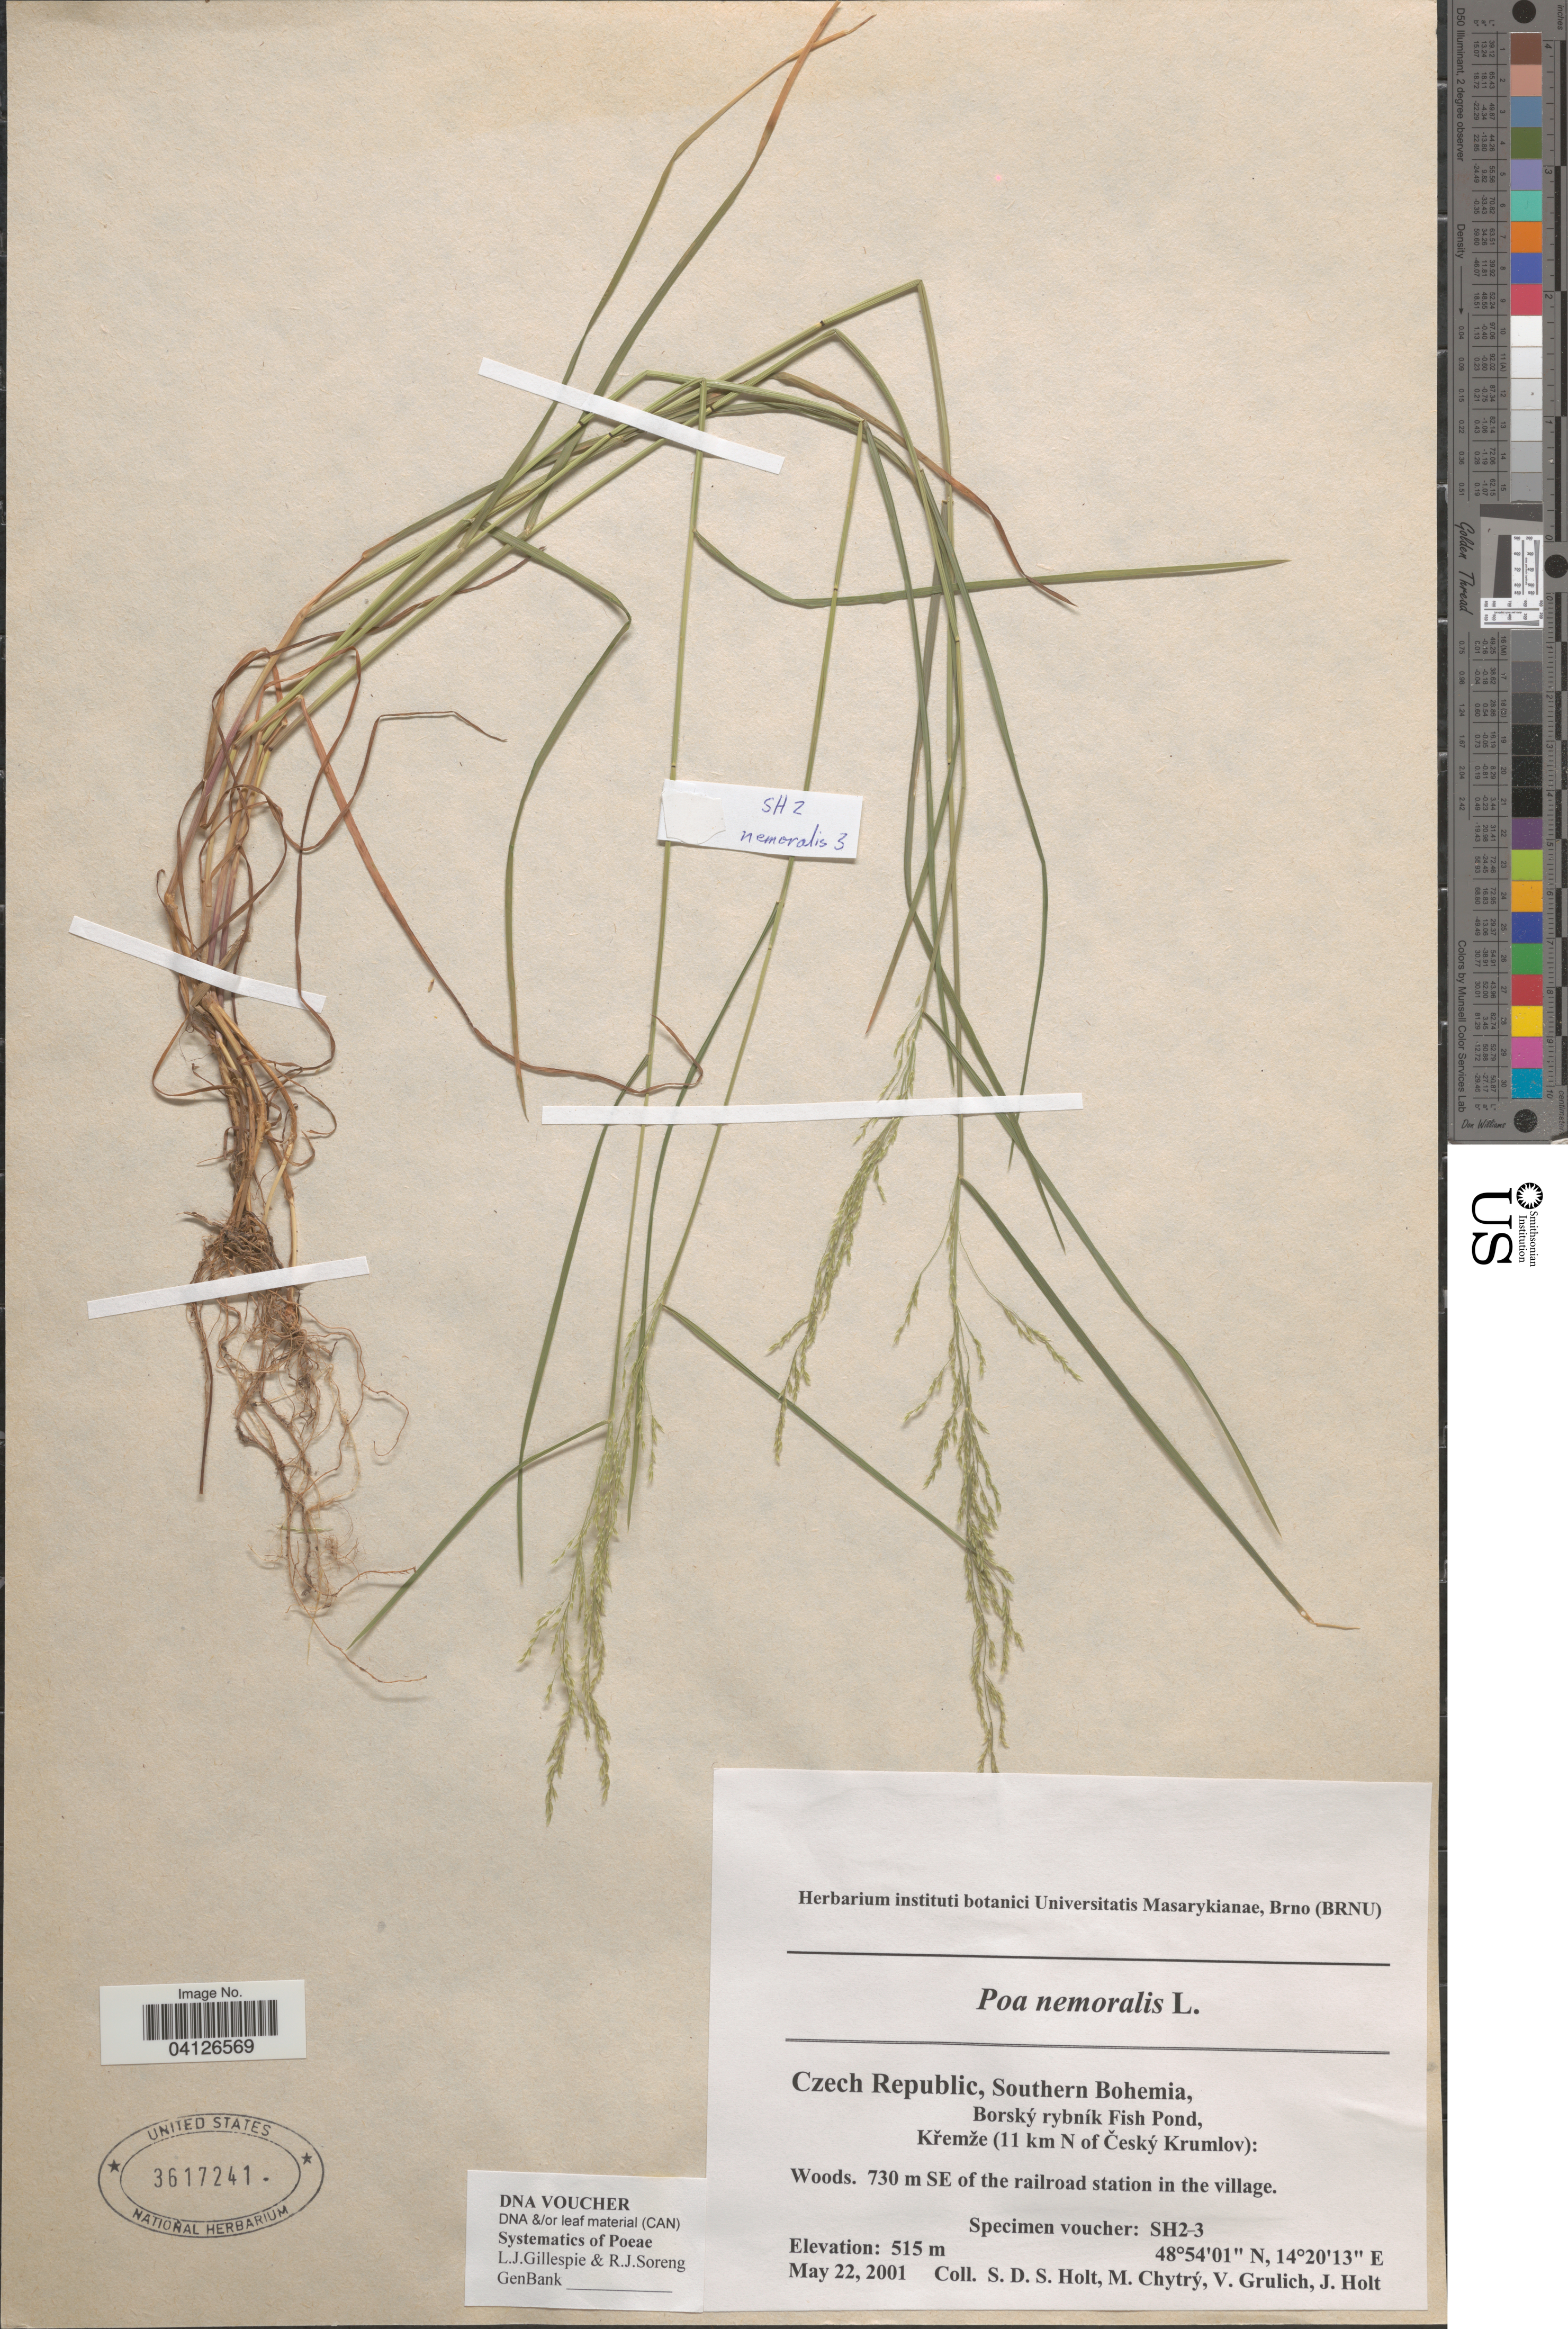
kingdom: Plantae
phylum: Tracheophyta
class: Liliopsida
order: Poales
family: Poaceae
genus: Poa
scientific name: Poa nemoralis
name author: L.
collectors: S. Holt, M. Chytrý, V. Grulich & J. Holt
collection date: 2001-05-22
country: Czechia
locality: Southern Bohemia, Borský rybník Fish Pond, Křemže (11 km N of Český Krumlov): 730 m SE of the railroad station in the village.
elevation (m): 515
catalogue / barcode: US 3617241